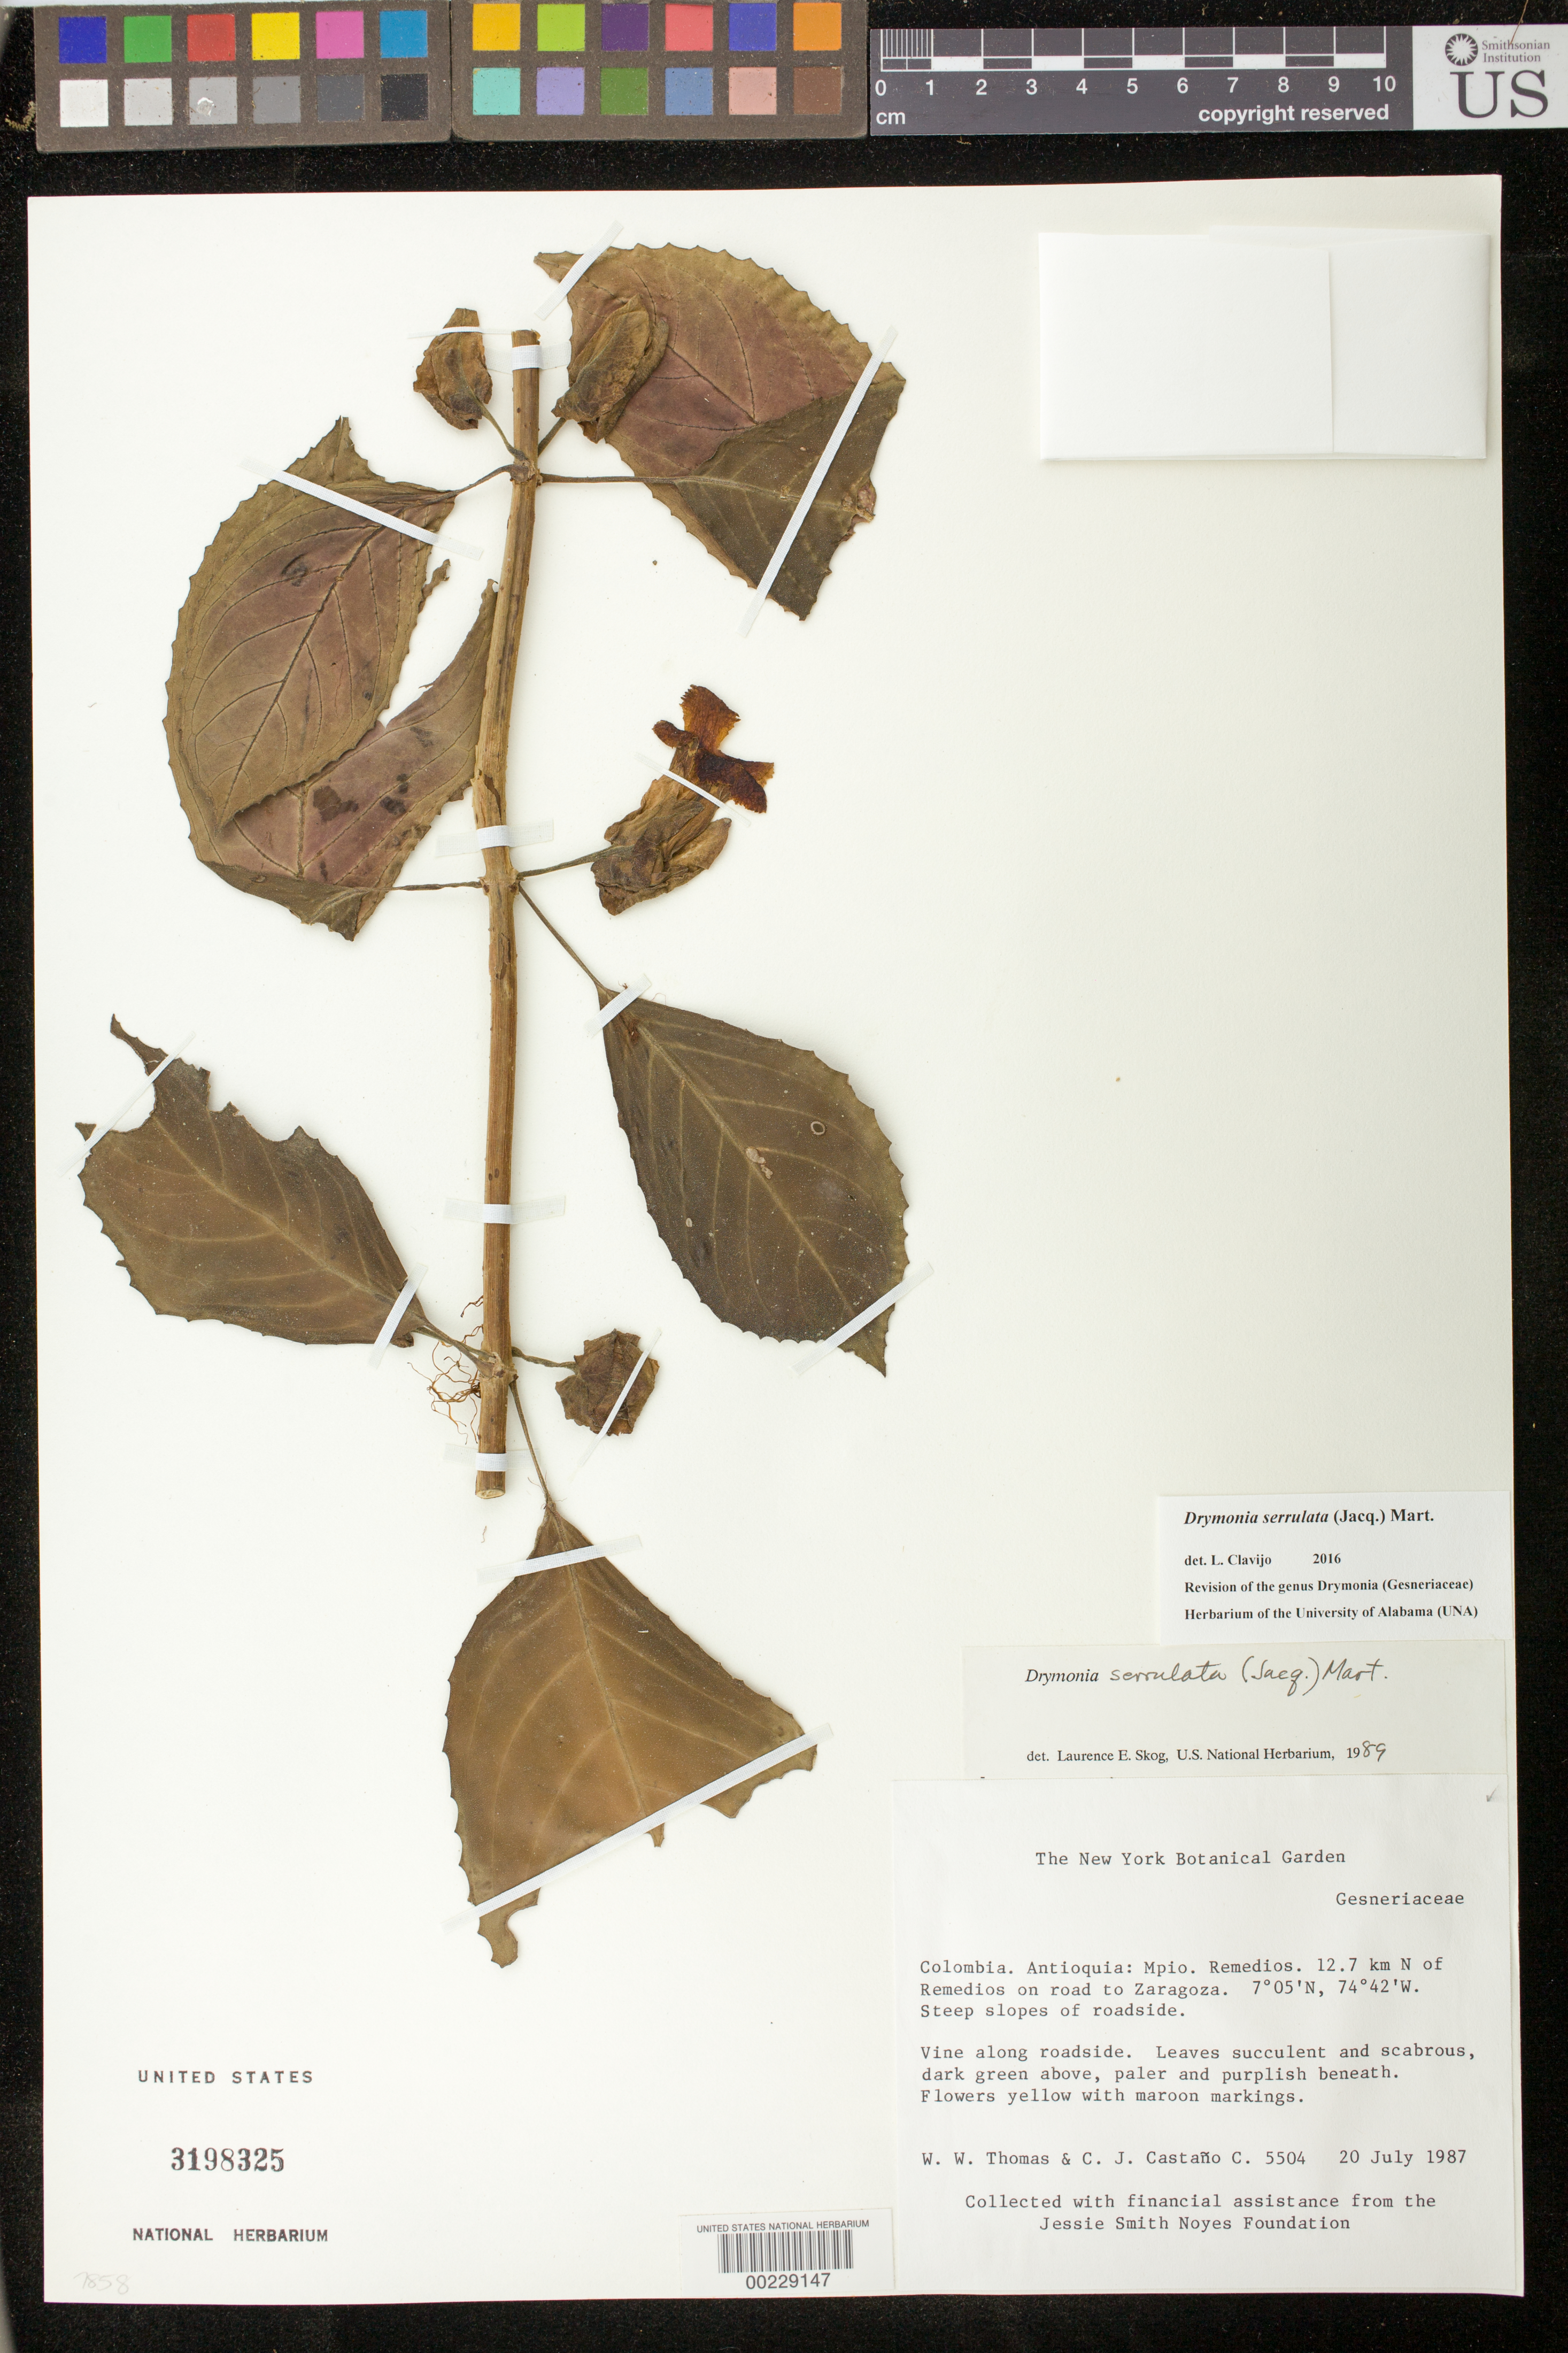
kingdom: Plantae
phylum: Tracheophyta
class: Magnoliopsida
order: Lamiales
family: Gesneriaceae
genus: Drymonia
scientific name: Drymonia serrulata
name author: (Jacq.) Mart.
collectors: W. W. Thomas & C. Castano-C.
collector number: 5504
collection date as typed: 20 Jul 1987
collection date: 1987-07-20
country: Colombia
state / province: Antioquia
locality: Mun. of Remedios, 12.7 km N of Remedios on road to Zaragoza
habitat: Steep slopes of roadside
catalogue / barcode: US 3198325